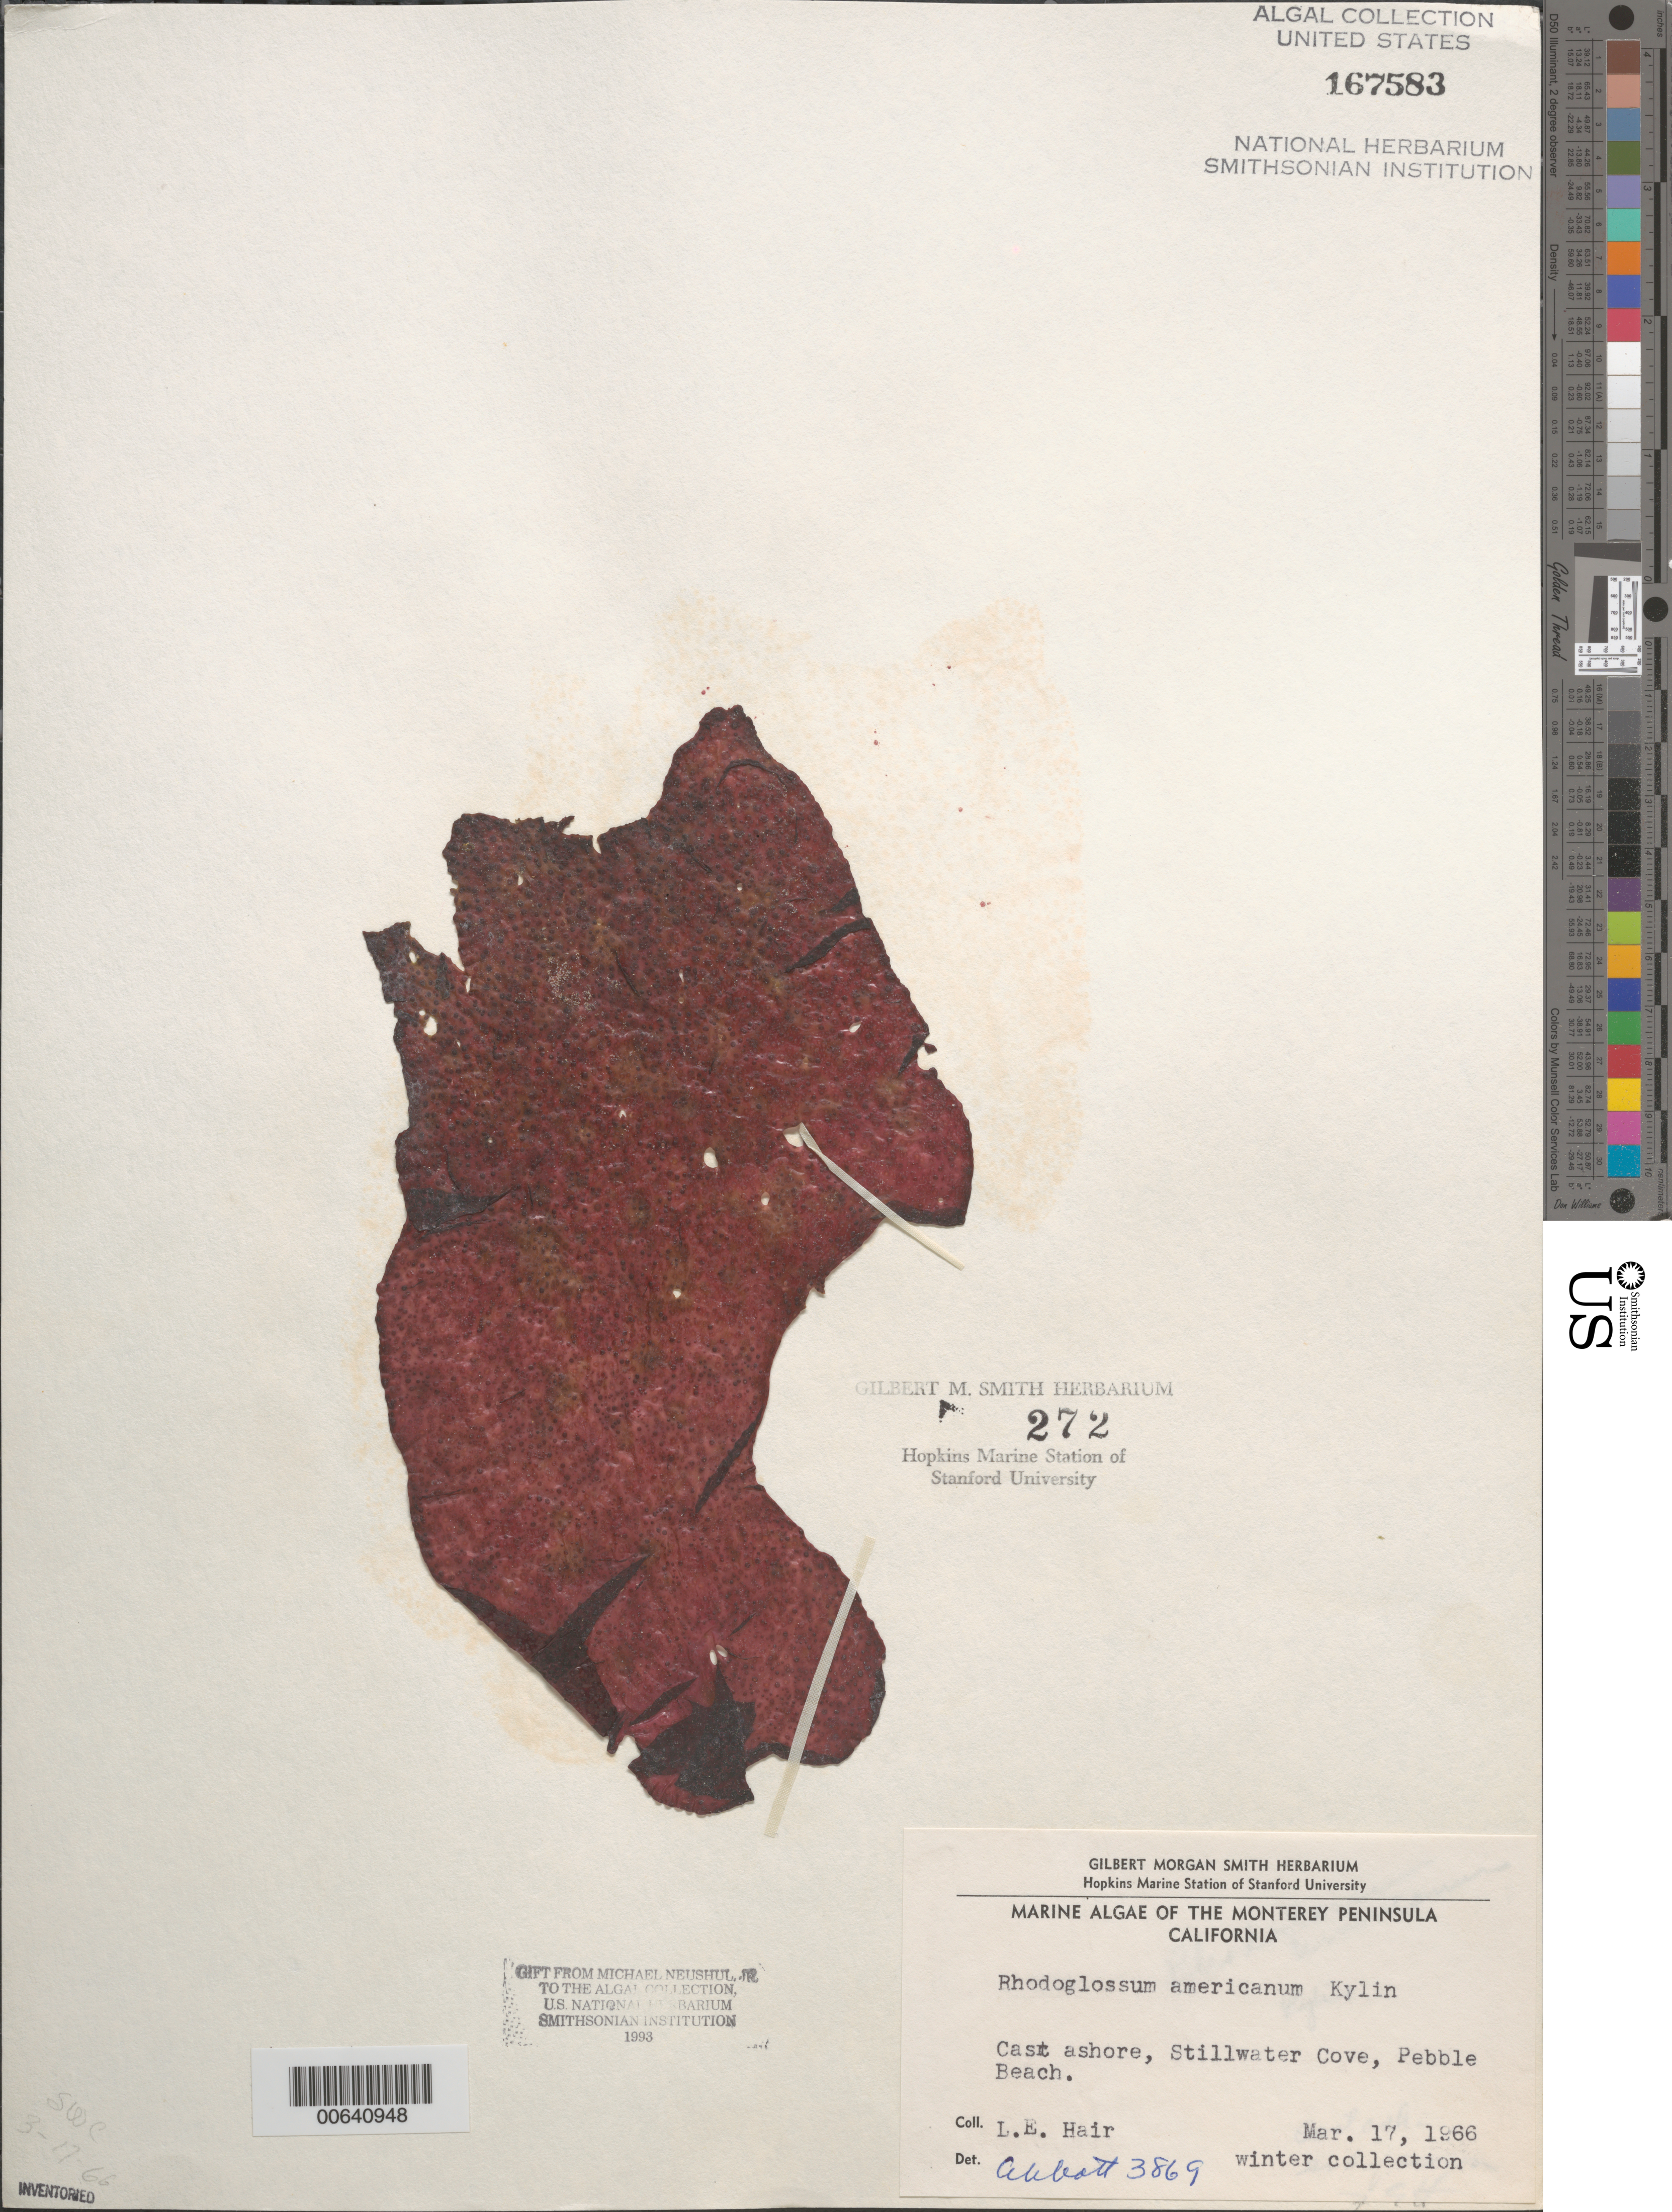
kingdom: Plantae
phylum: Rhodophyta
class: Florideophyceae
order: Gigartinales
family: Gigartinaceae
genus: Mazzaella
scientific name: Mazzaella californica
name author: (J. Agardh) G. De Toni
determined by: Algae name updating Project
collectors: L. Hair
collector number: IAA 3869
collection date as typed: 17 Mar 1966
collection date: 1966-03-17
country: United States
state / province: California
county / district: Monterey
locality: Stillwater Cove, Pebble Beach, Monterey Peninsula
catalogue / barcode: US 167583